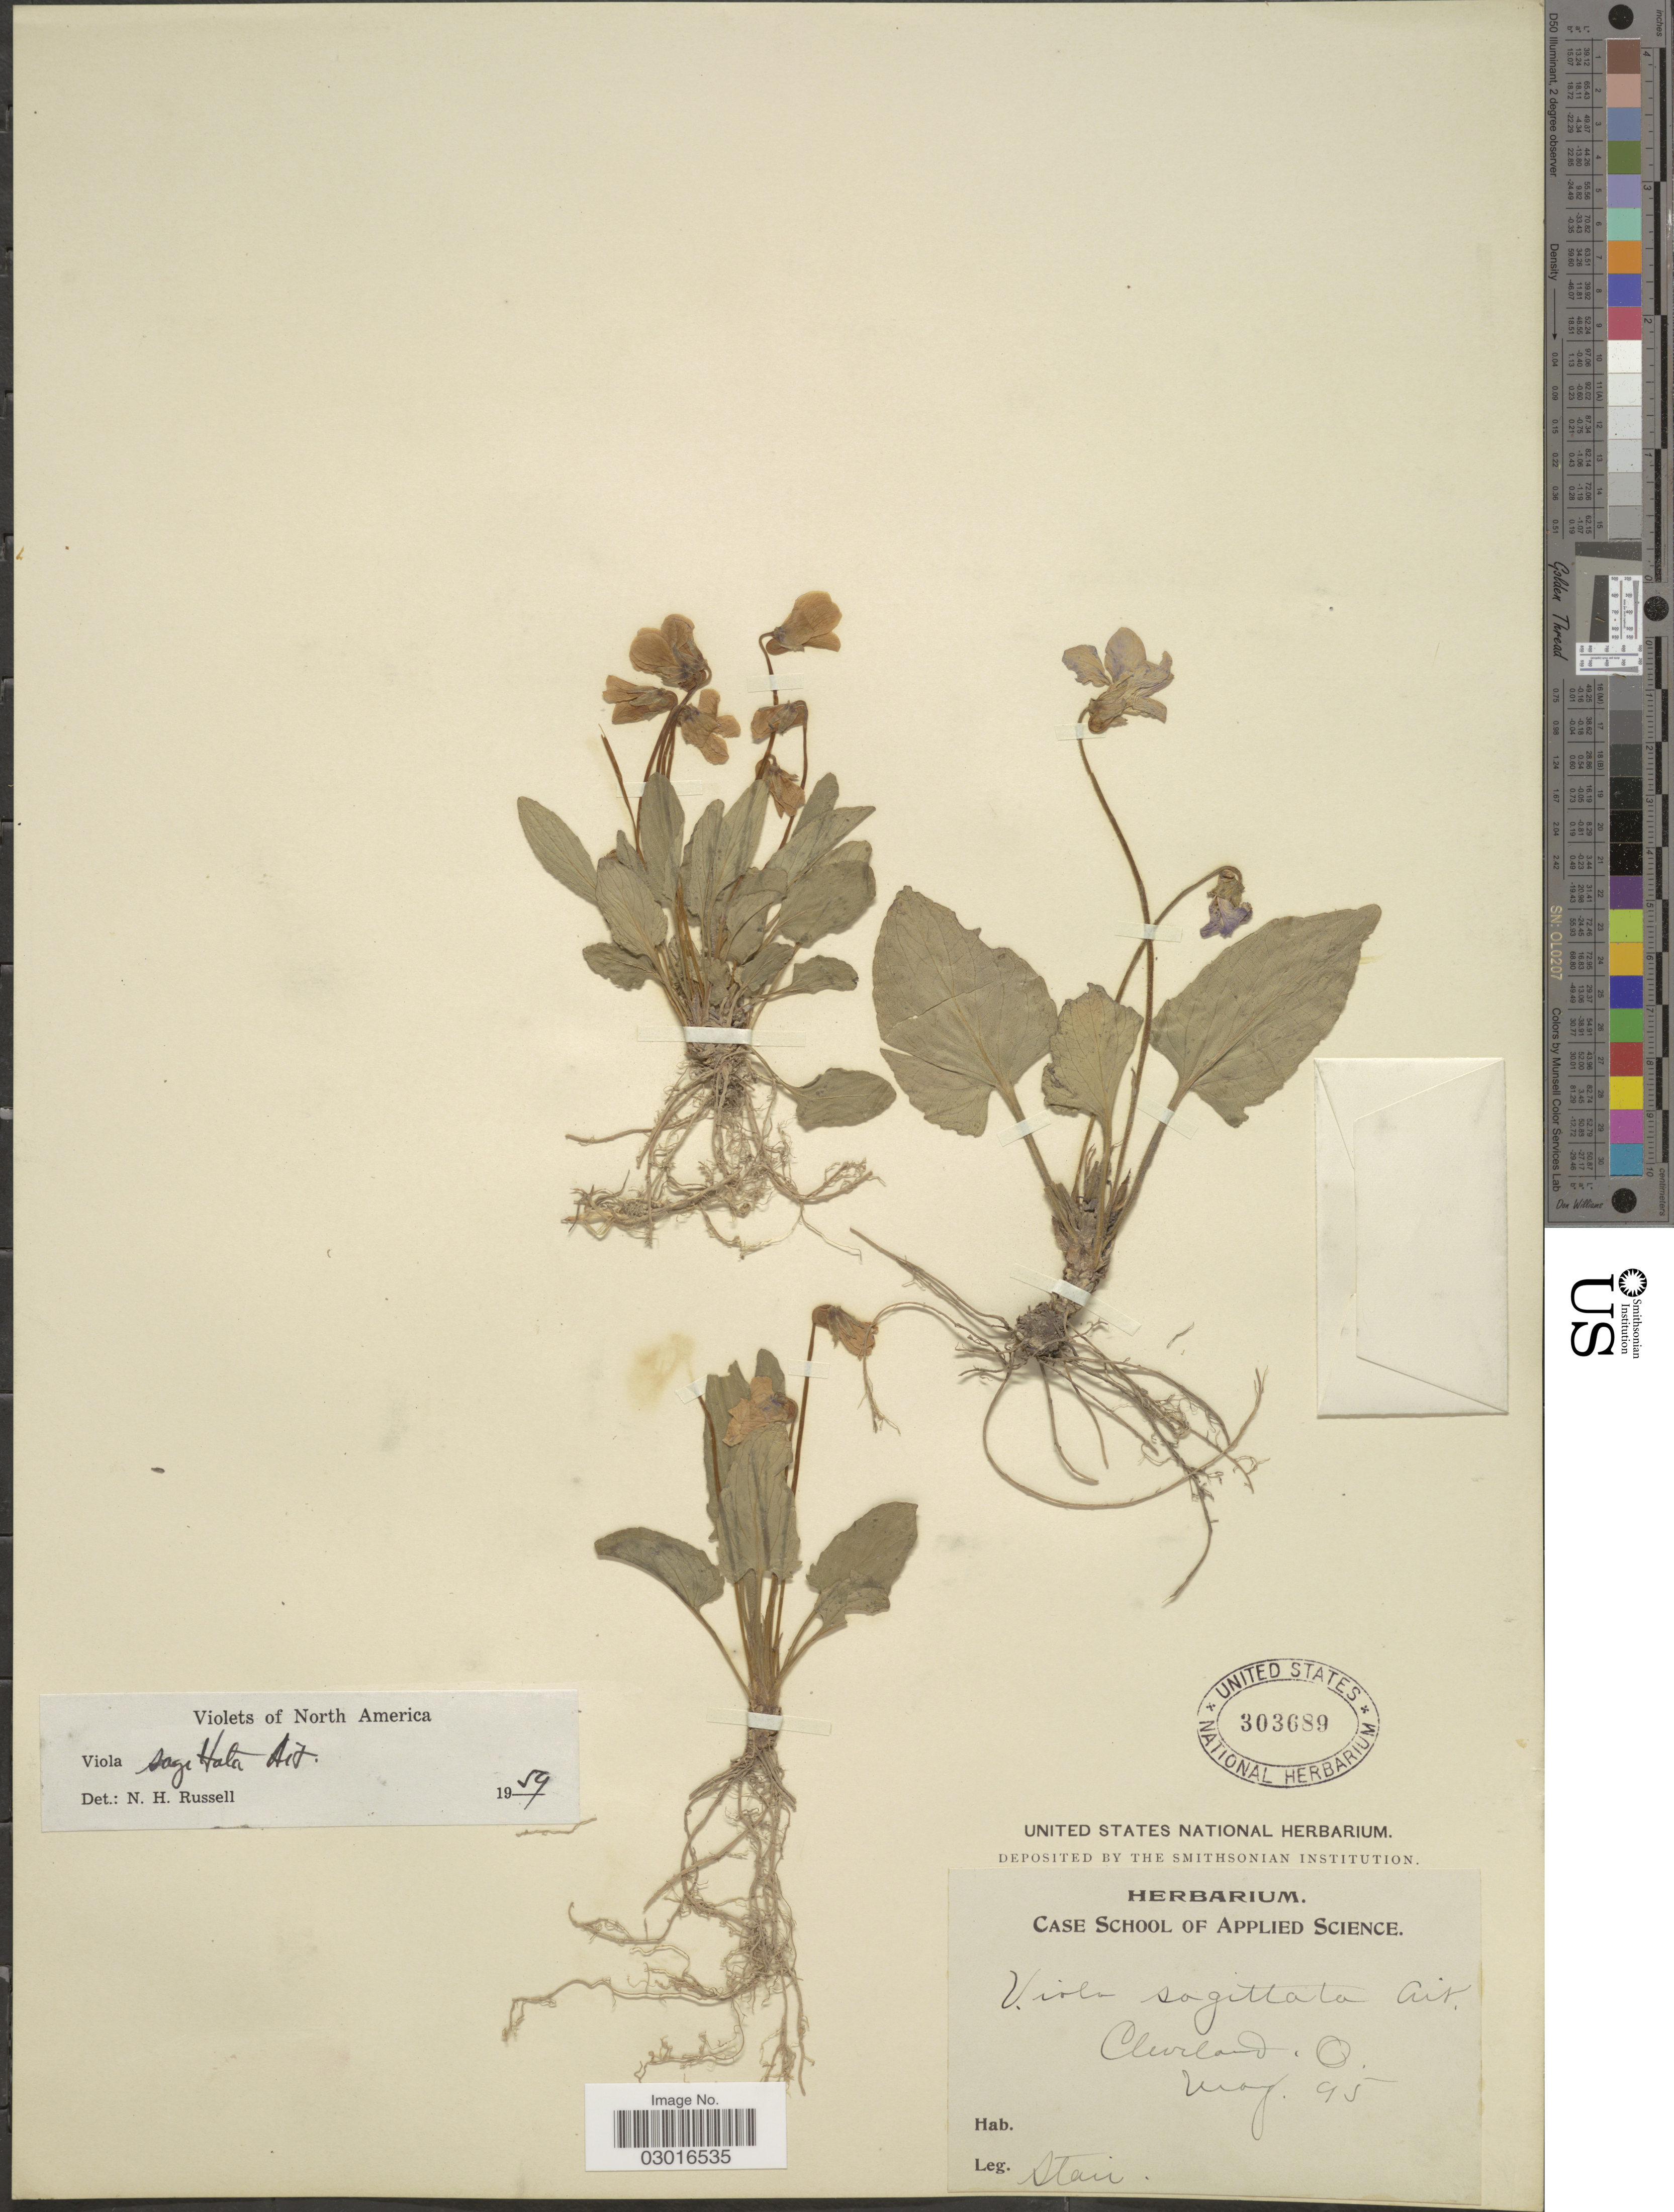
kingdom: Plantae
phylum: Tracheophyta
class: Magnoliopsida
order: Malpighiales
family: Violaceae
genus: Viola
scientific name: Viola sagittata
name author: Aiton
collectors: -. Stan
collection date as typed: Transcribed d/m/y: /5/95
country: United States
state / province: Ohio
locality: Cleveland. O.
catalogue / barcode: US 303689